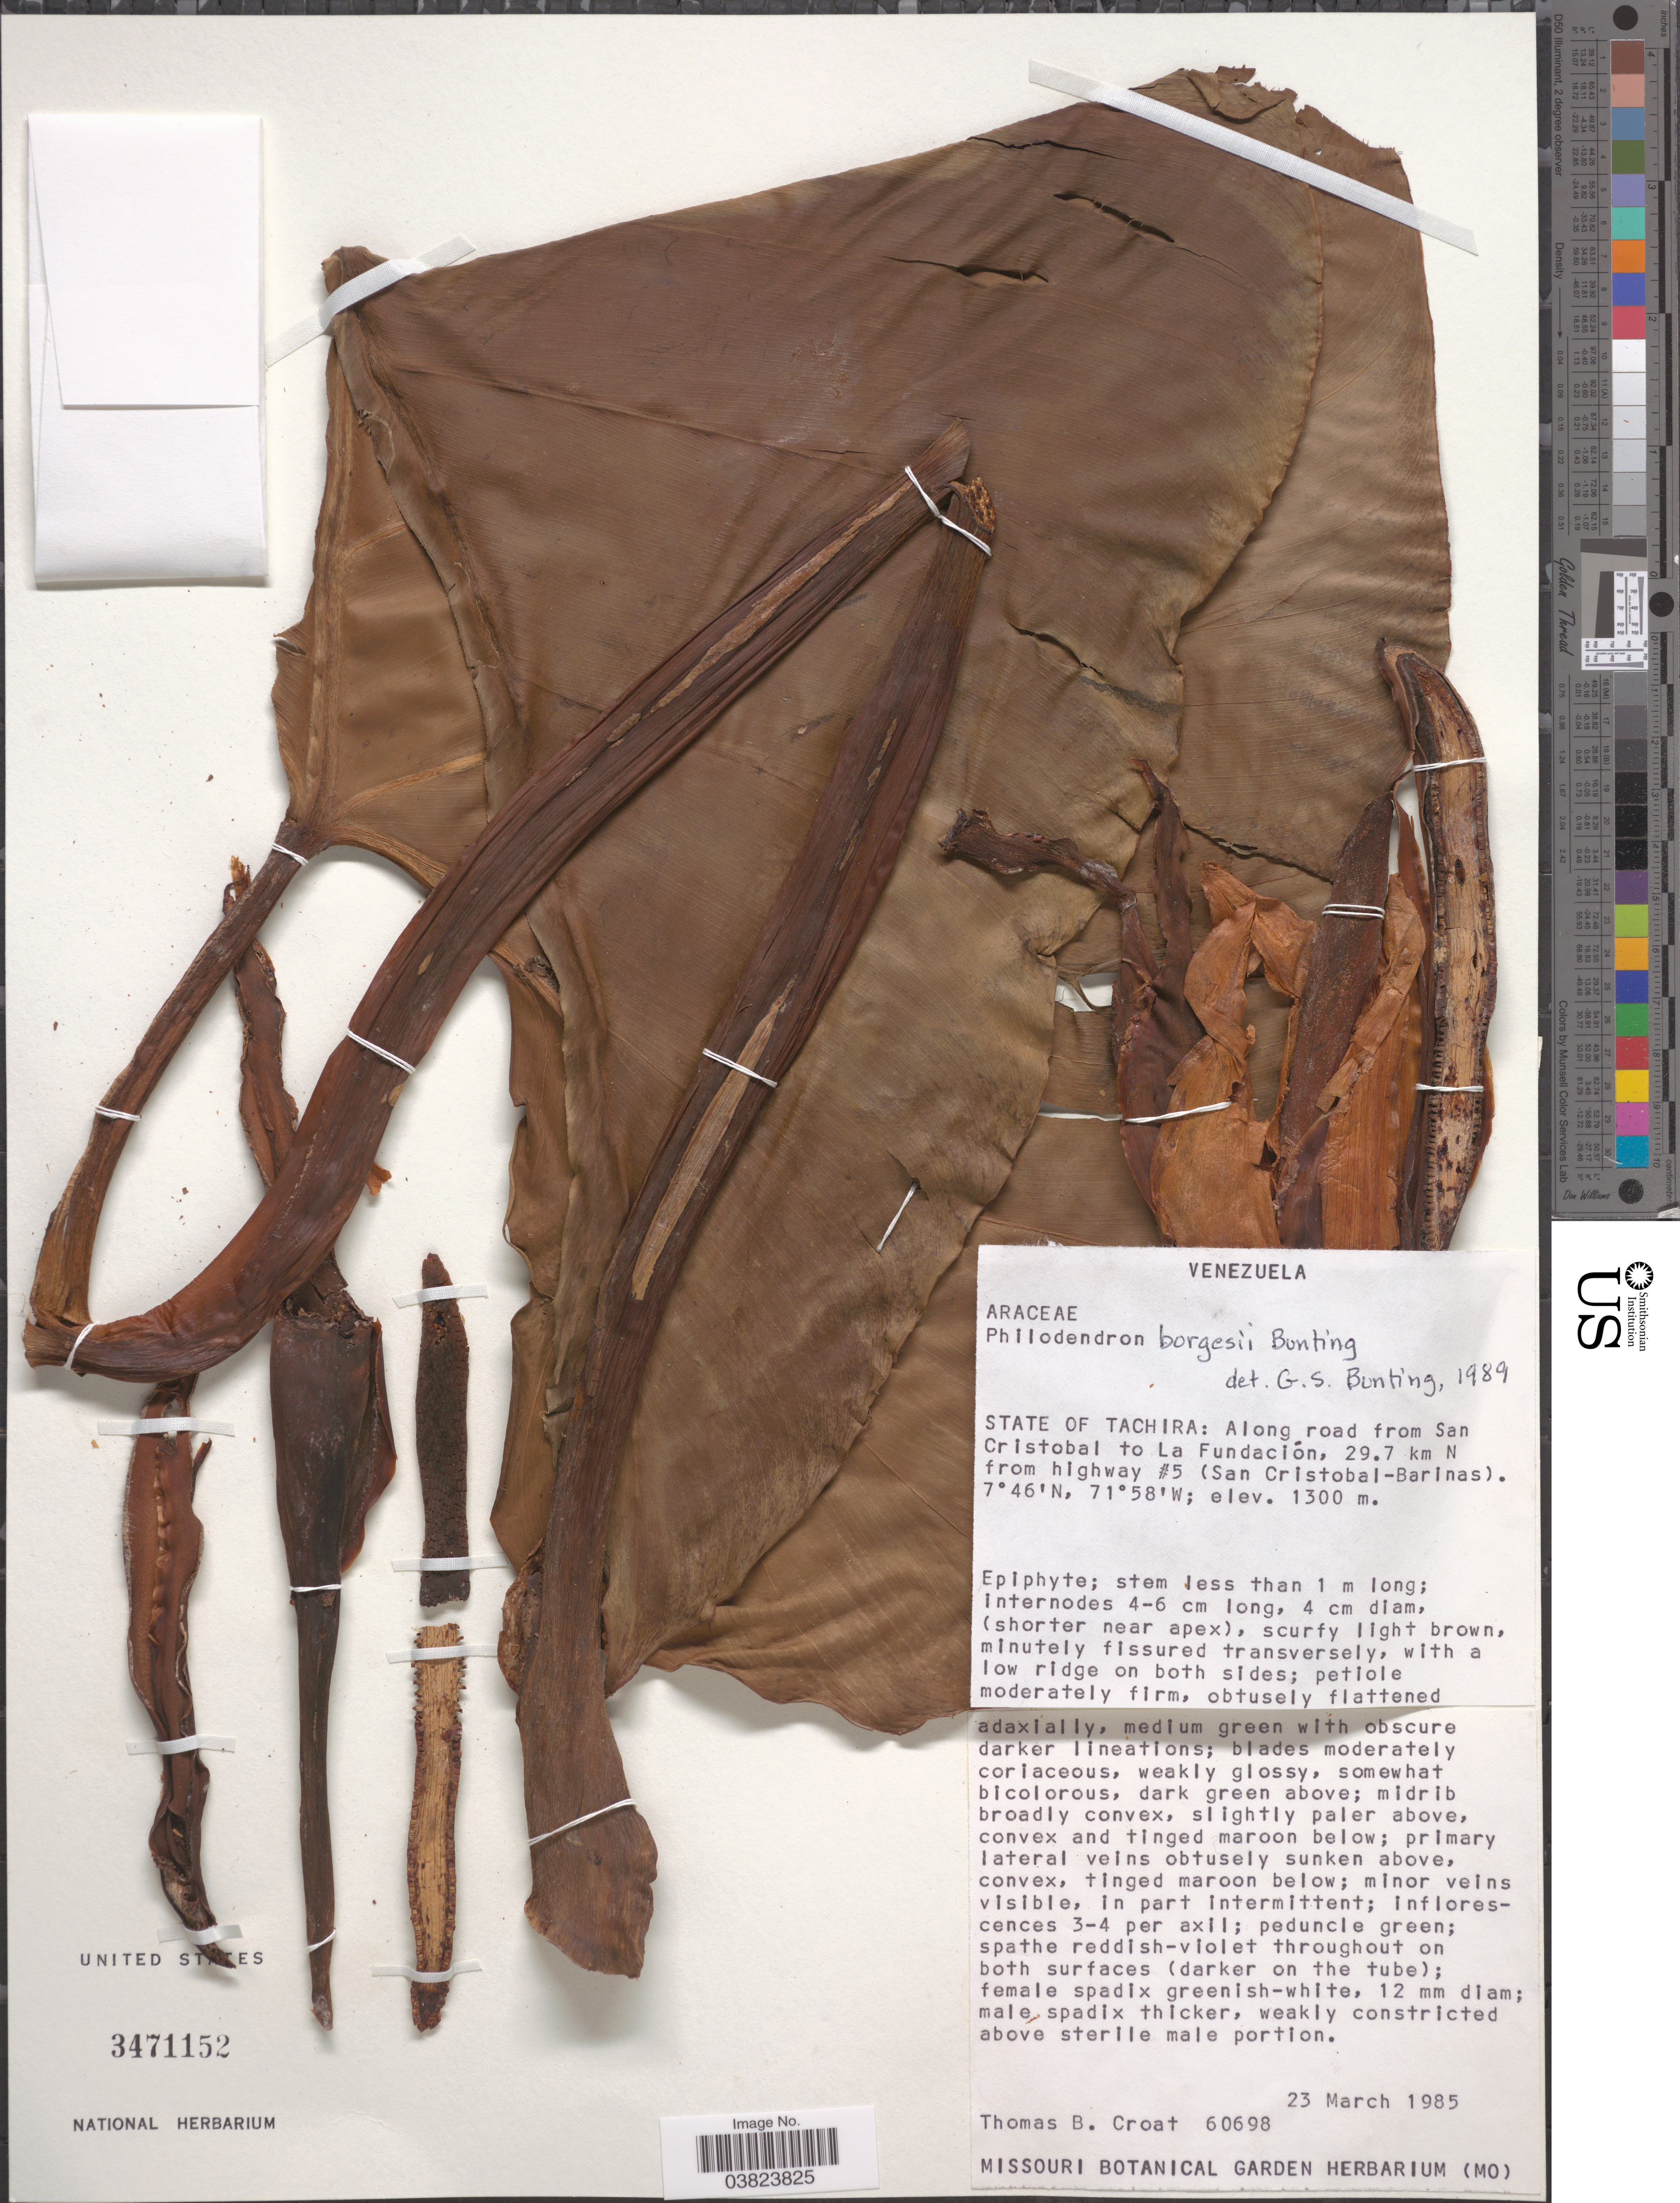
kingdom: Plantae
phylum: Tracheophyta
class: Liliopsida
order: Alismatales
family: Araceae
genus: Philodendron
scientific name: Philodendron borgesii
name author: G.S. Bunting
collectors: T. B. Croat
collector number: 60698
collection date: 1985-03-23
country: Venezuela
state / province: Tachira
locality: Along road from San Cristobal to La Fundación, 29.7 km N from highway #5 (San Cristobal-Barinas).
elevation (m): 1300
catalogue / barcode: US 3471152